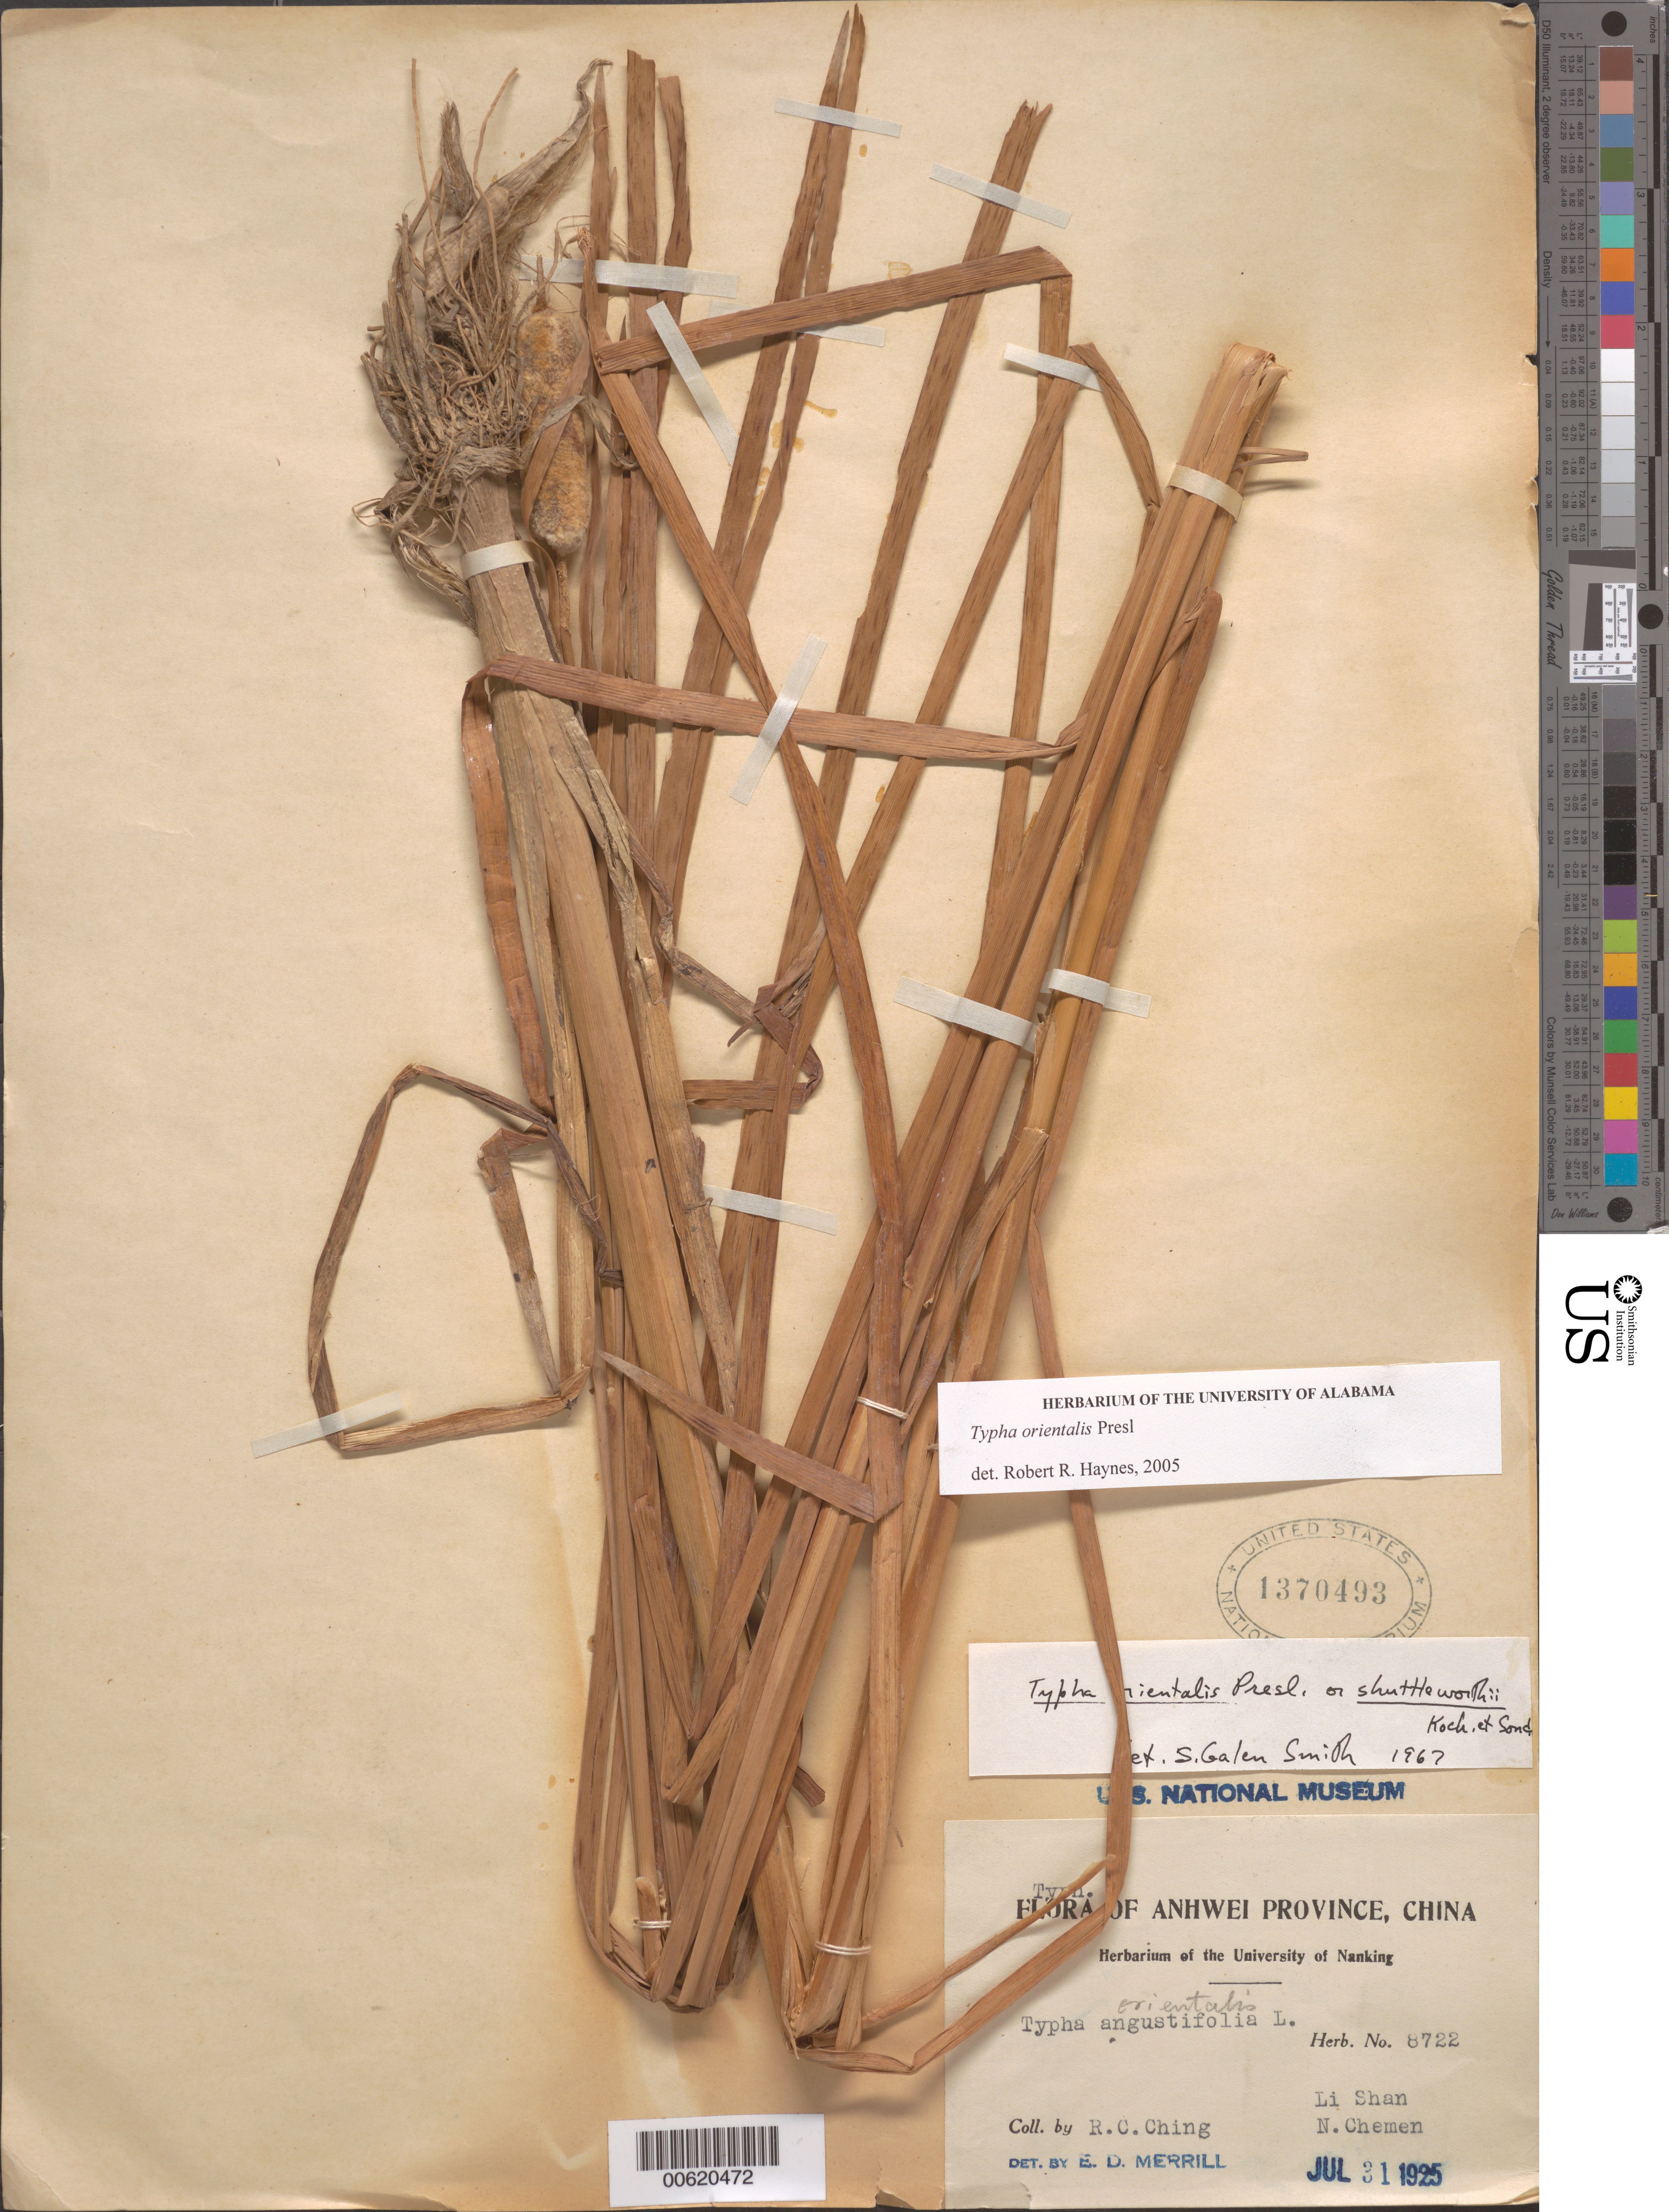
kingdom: Plantae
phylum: Tracheophyta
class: Liliopsida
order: Poales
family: Typhaceae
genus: Typha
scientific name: Typha shuttleworthii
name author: W.D.J. Koch & Sond.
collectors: R. C. Ching, L. Shan & N. Chemen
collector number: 8722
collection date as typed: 31 Jul 1925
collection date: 1925-07-31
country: China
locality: Anhwei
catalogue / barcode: US 1370493